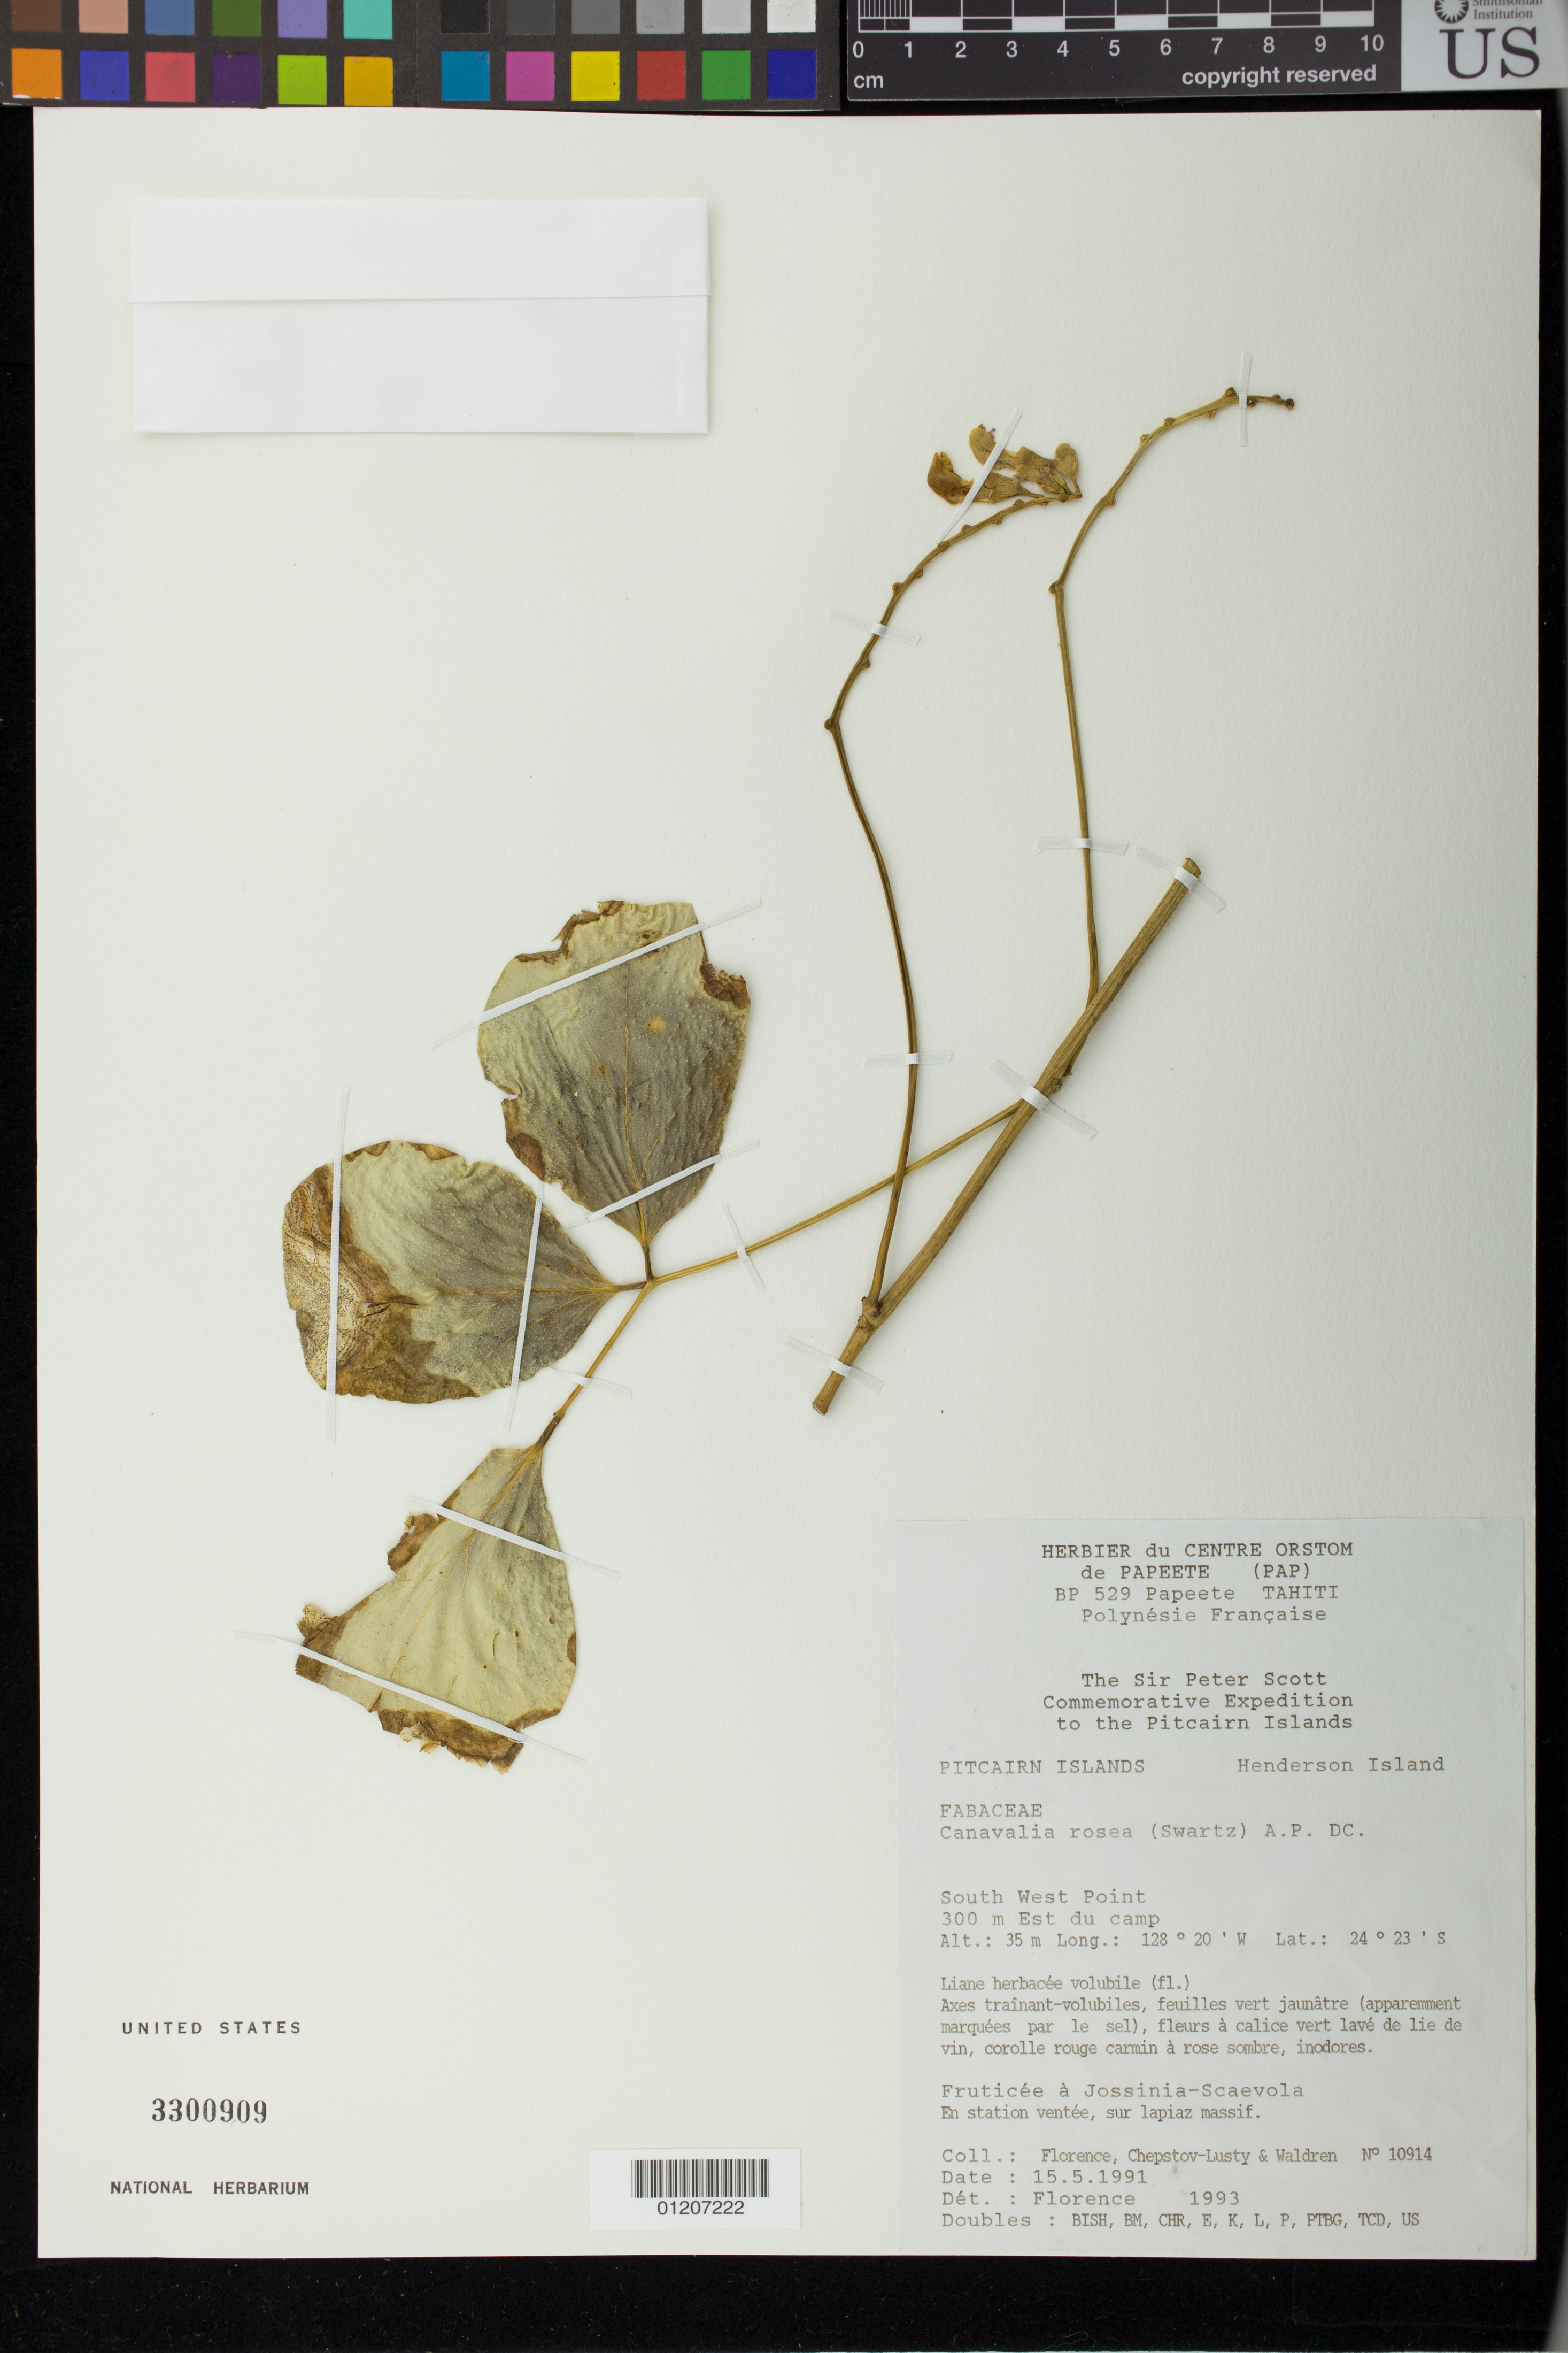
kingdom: Plantae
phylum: Tracheophyta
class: Magnoliopsida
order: Fabales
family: Fabaceae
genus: Canavalia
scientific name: Canavalia rosea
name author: (Sw.) DC.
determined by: Florence, J.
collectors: J. Florence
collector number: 10914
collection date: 1991-05-15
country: Pitcairn Islands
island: Henderson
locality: South west point, 300 m est du camp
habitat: en station ventèe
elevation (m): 35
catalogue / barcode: US 3300909